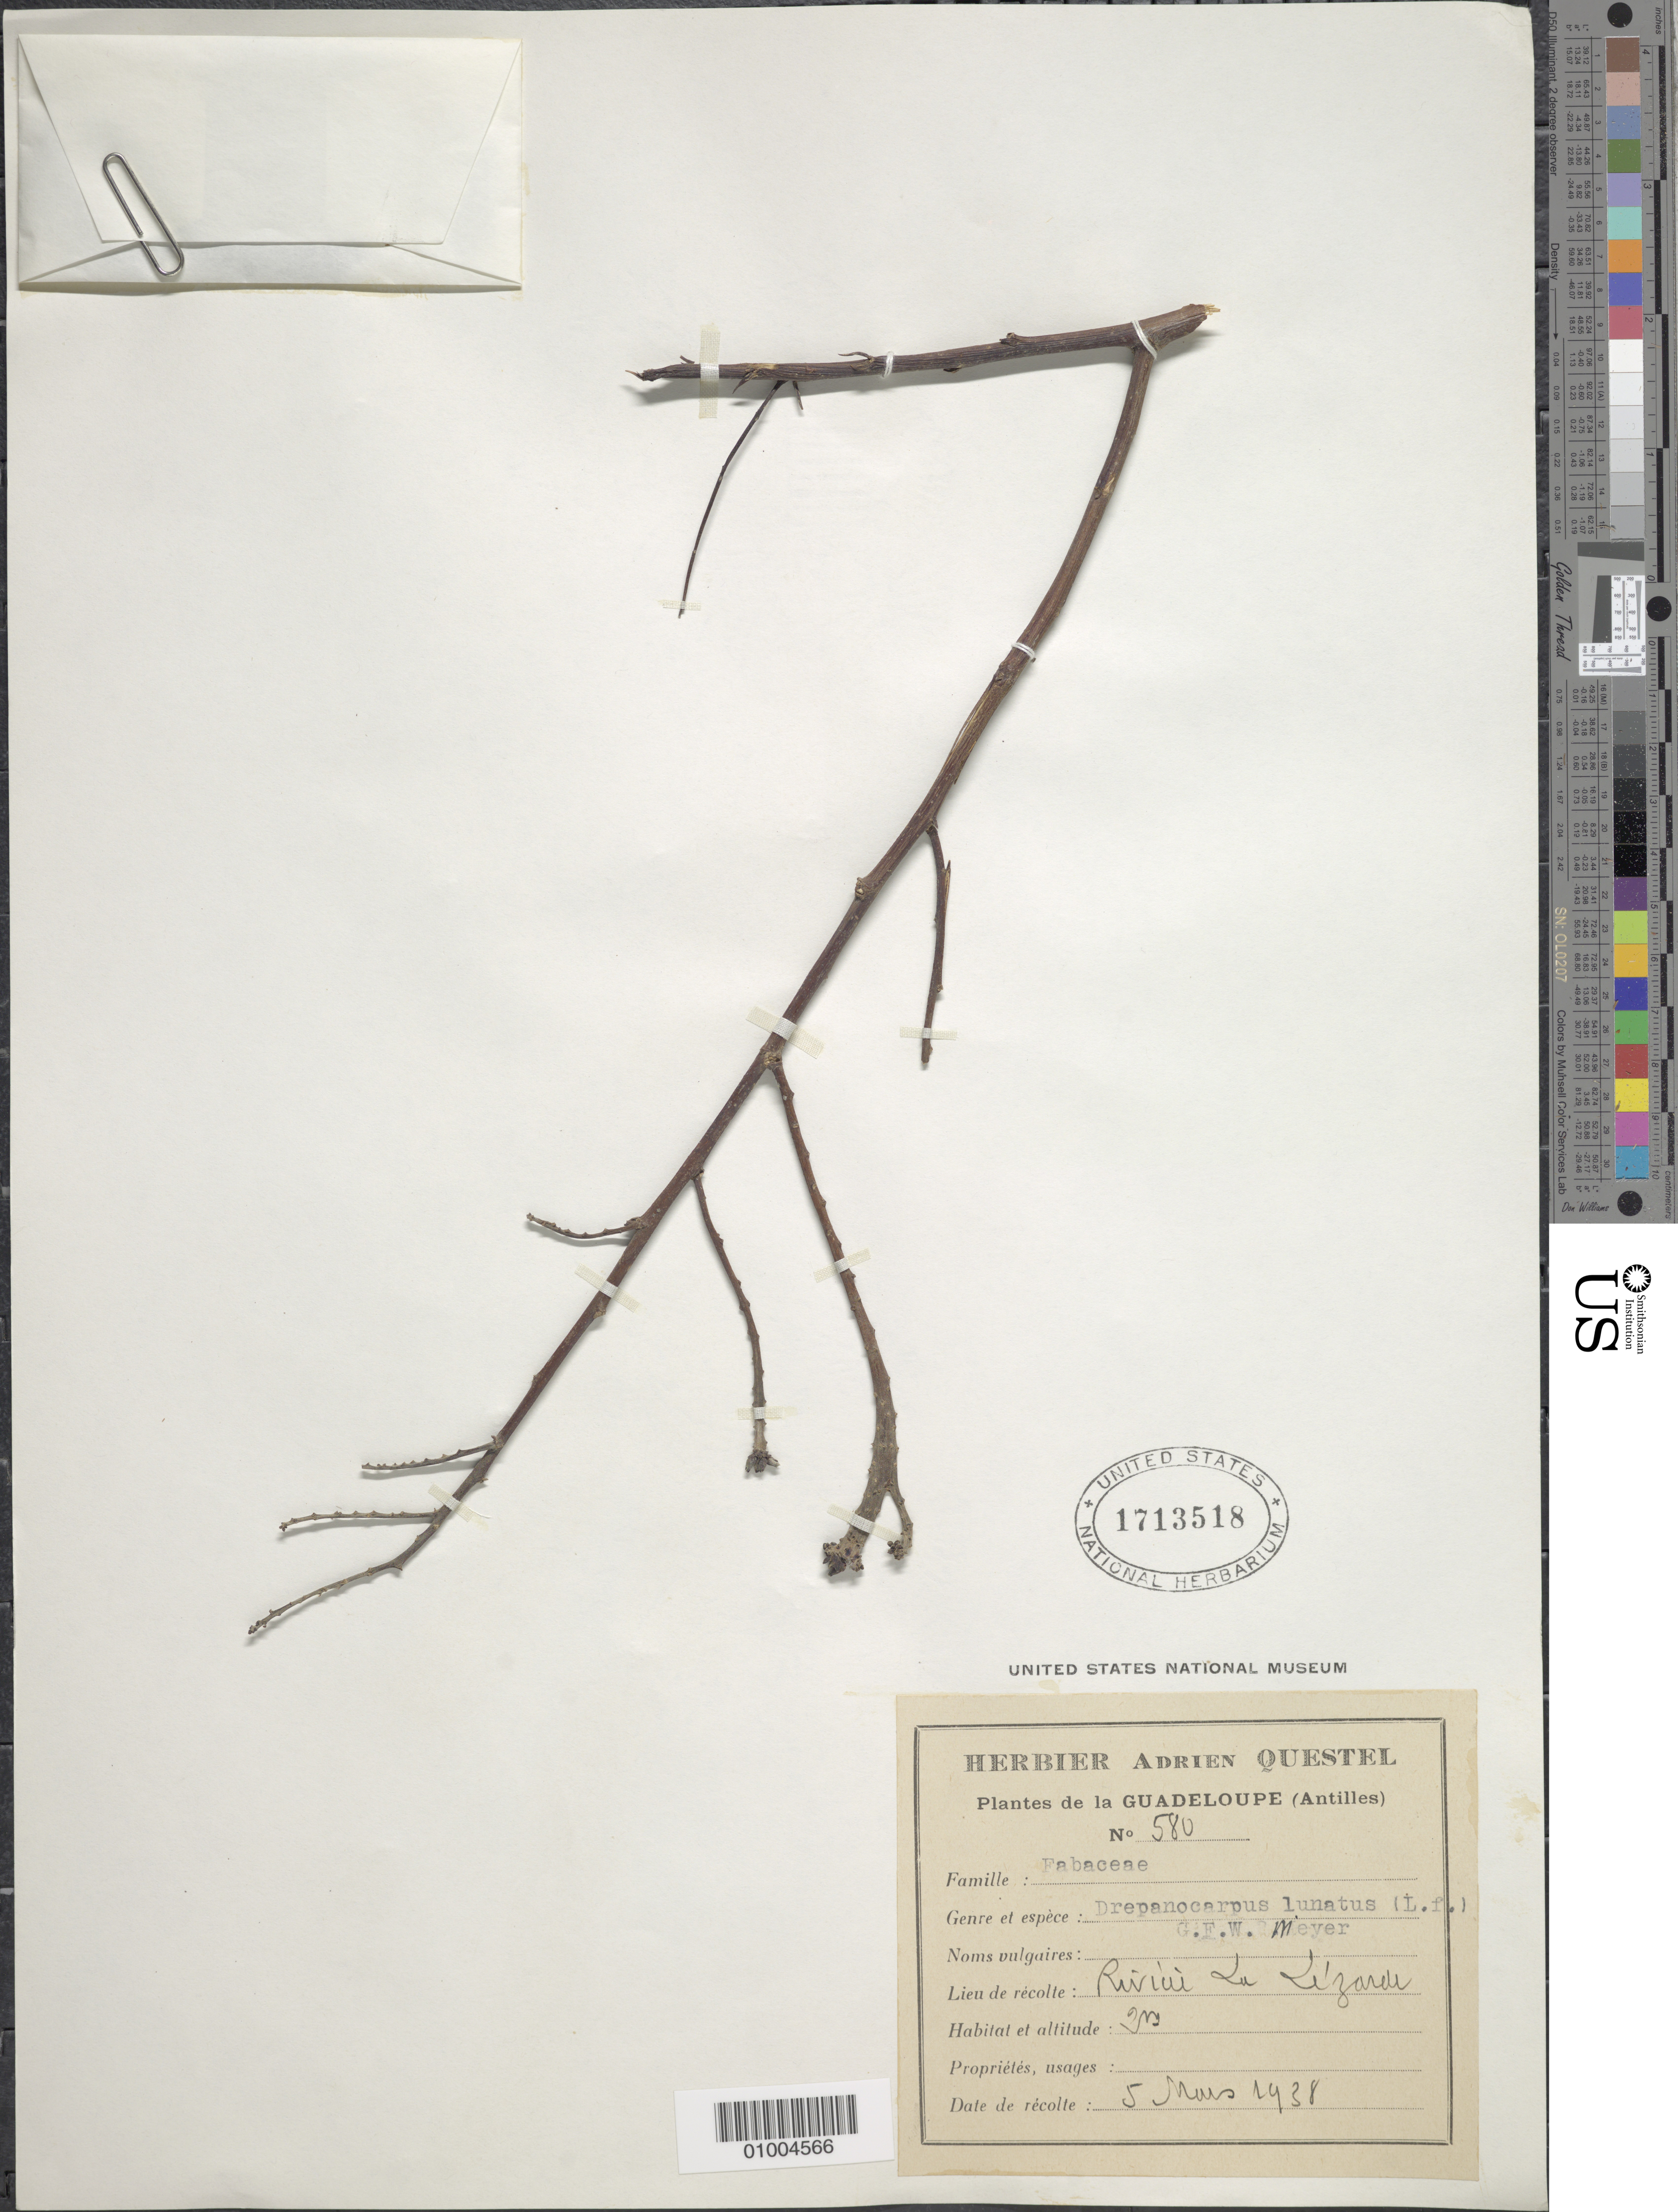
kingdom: Plantae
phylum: Tracheophyta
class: Magnoliopsida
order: Fabales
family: Fabaceae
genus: Machaerium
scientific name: Machaerium lunatum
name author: (L. f.) Ducke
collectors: A. Questel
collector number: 580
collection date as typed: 08 Mar 1938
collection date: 1938-03-08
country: Guadeloupe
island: Basse Terre [Guadeloupe]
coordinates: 0 N, 0 E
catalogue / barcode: US 1713518